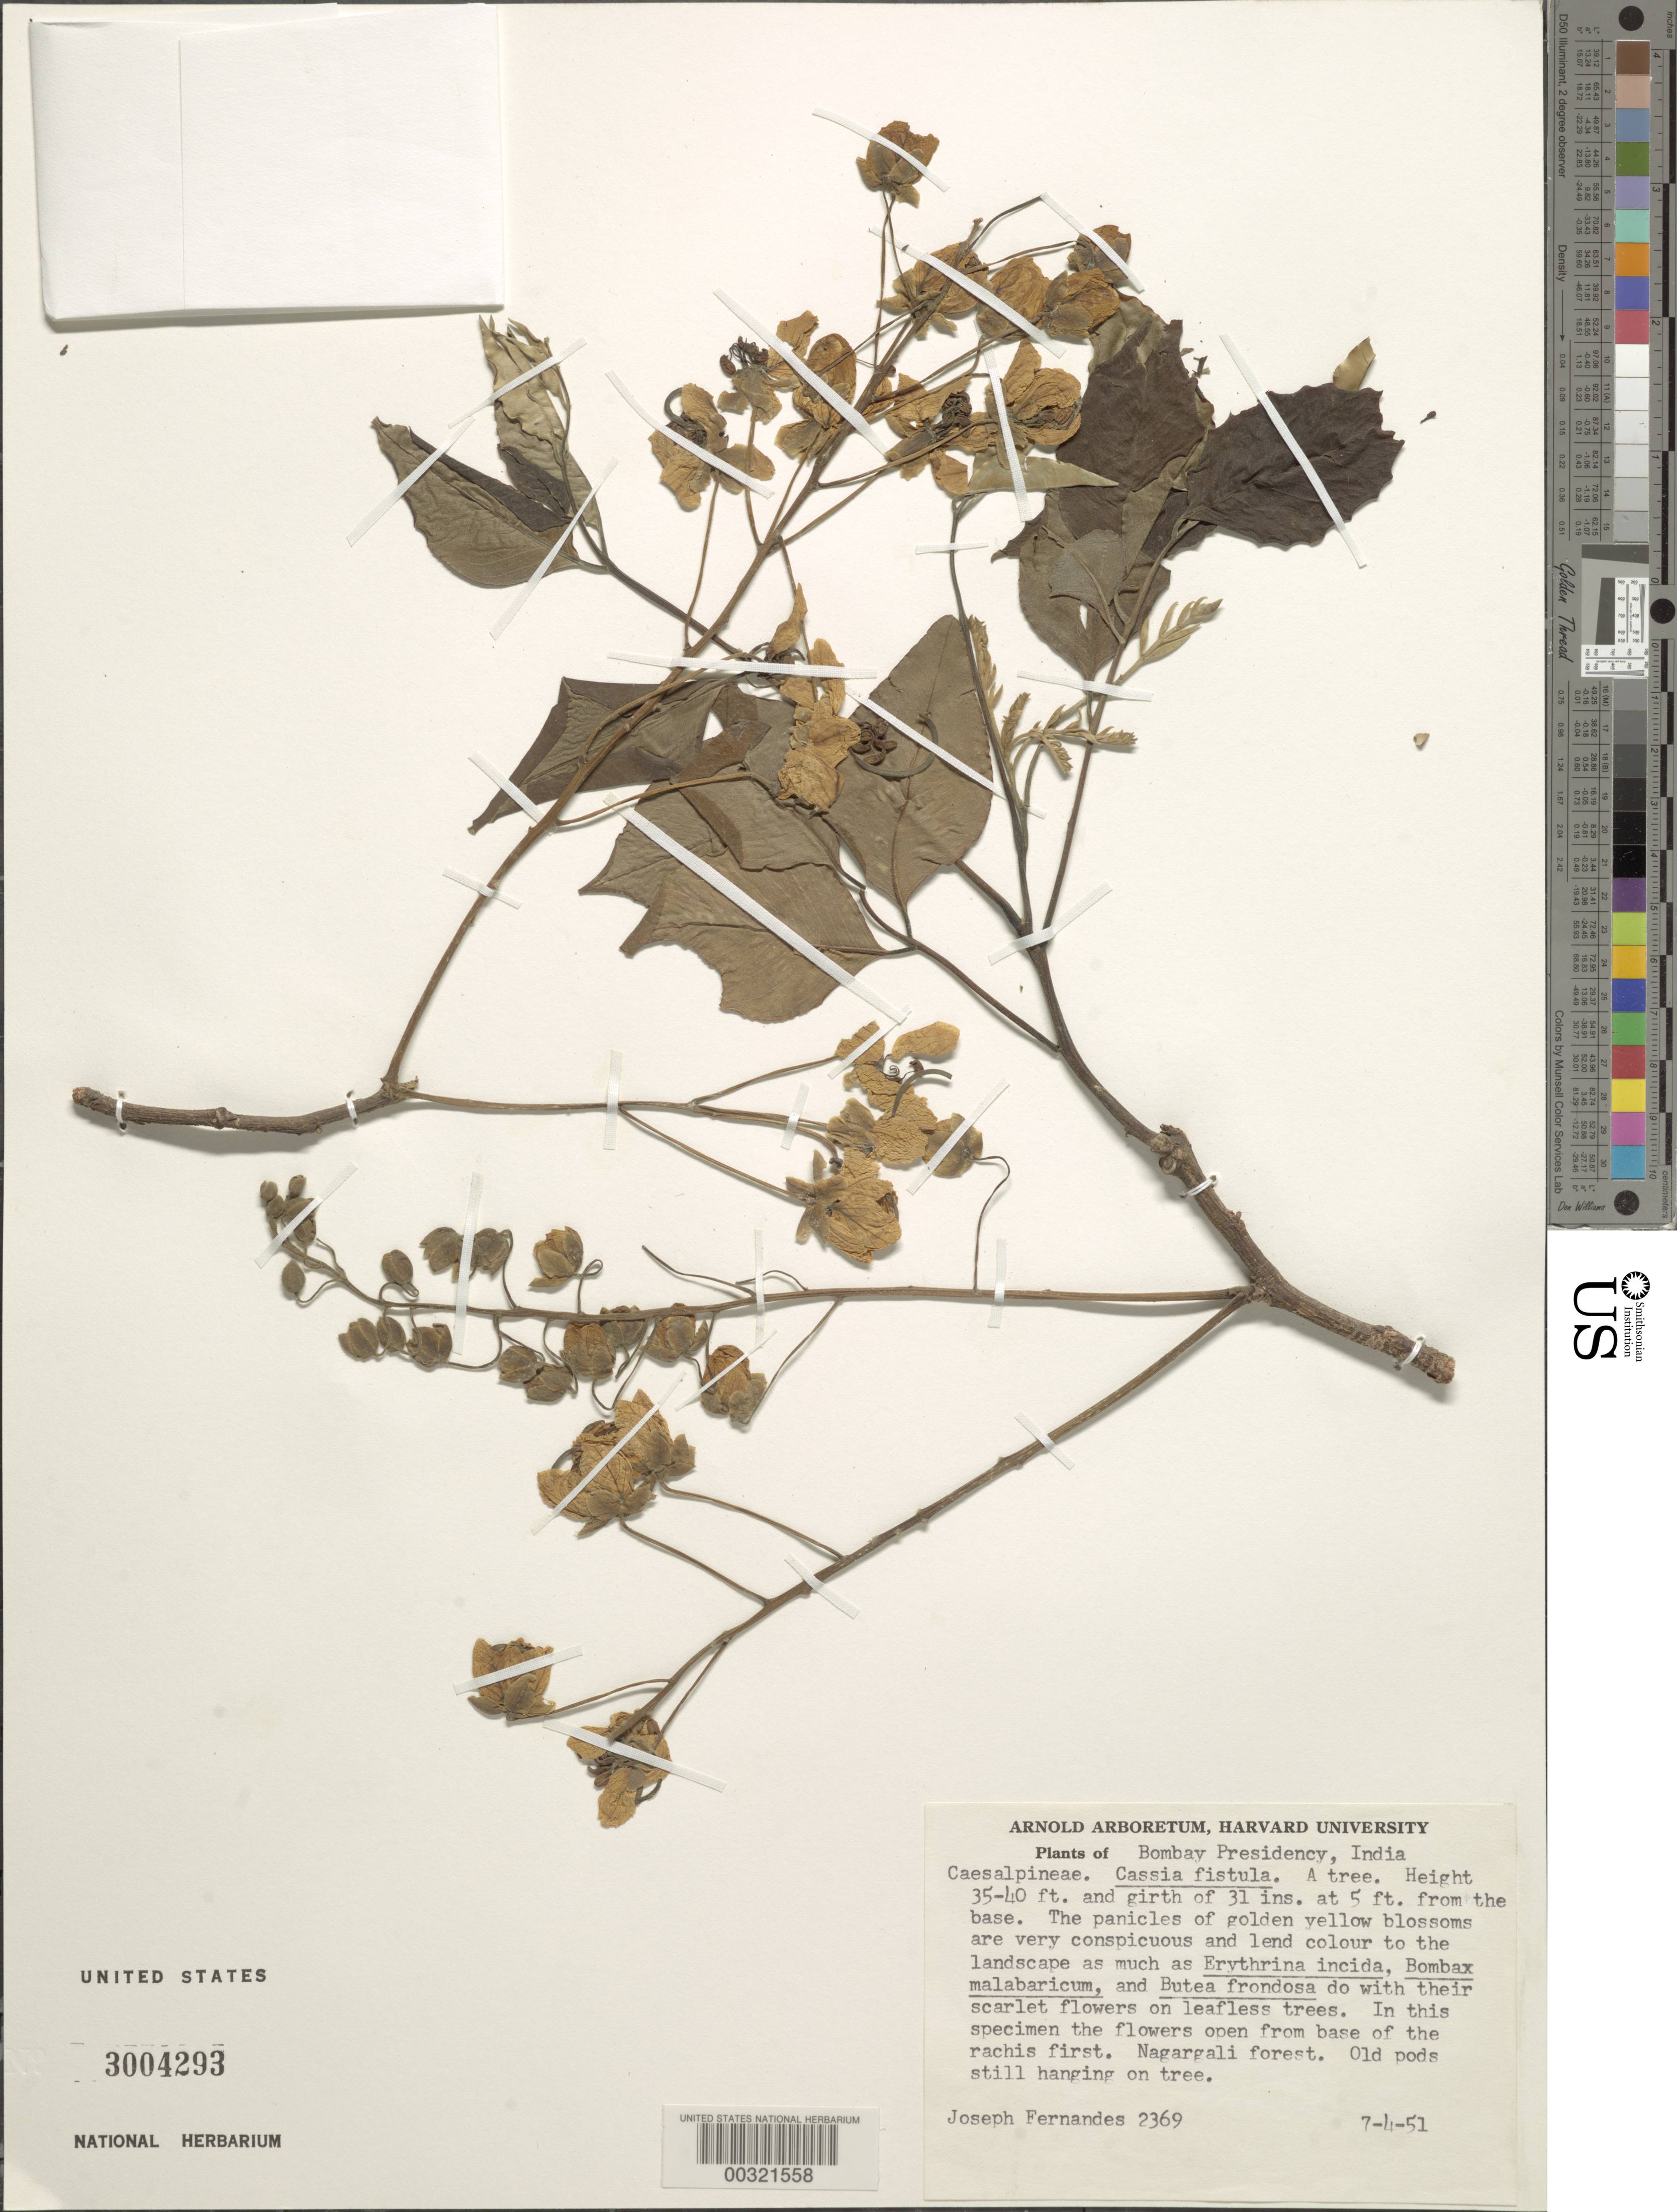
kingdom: Plantae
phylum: Tracheophyta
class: Magnoliopsida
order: Fabales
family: Fabaceae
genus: Cassia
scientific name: Cassia fistula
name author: L.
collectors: J. Fernandes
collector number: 2369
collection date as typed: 07 Apr 1951 or 04 Jul 1951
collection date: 1951-04-07 or 1951-07-04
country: India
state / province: Maharashtra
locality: Nagargali forest (bombay presidency)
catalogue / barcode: US 3004293